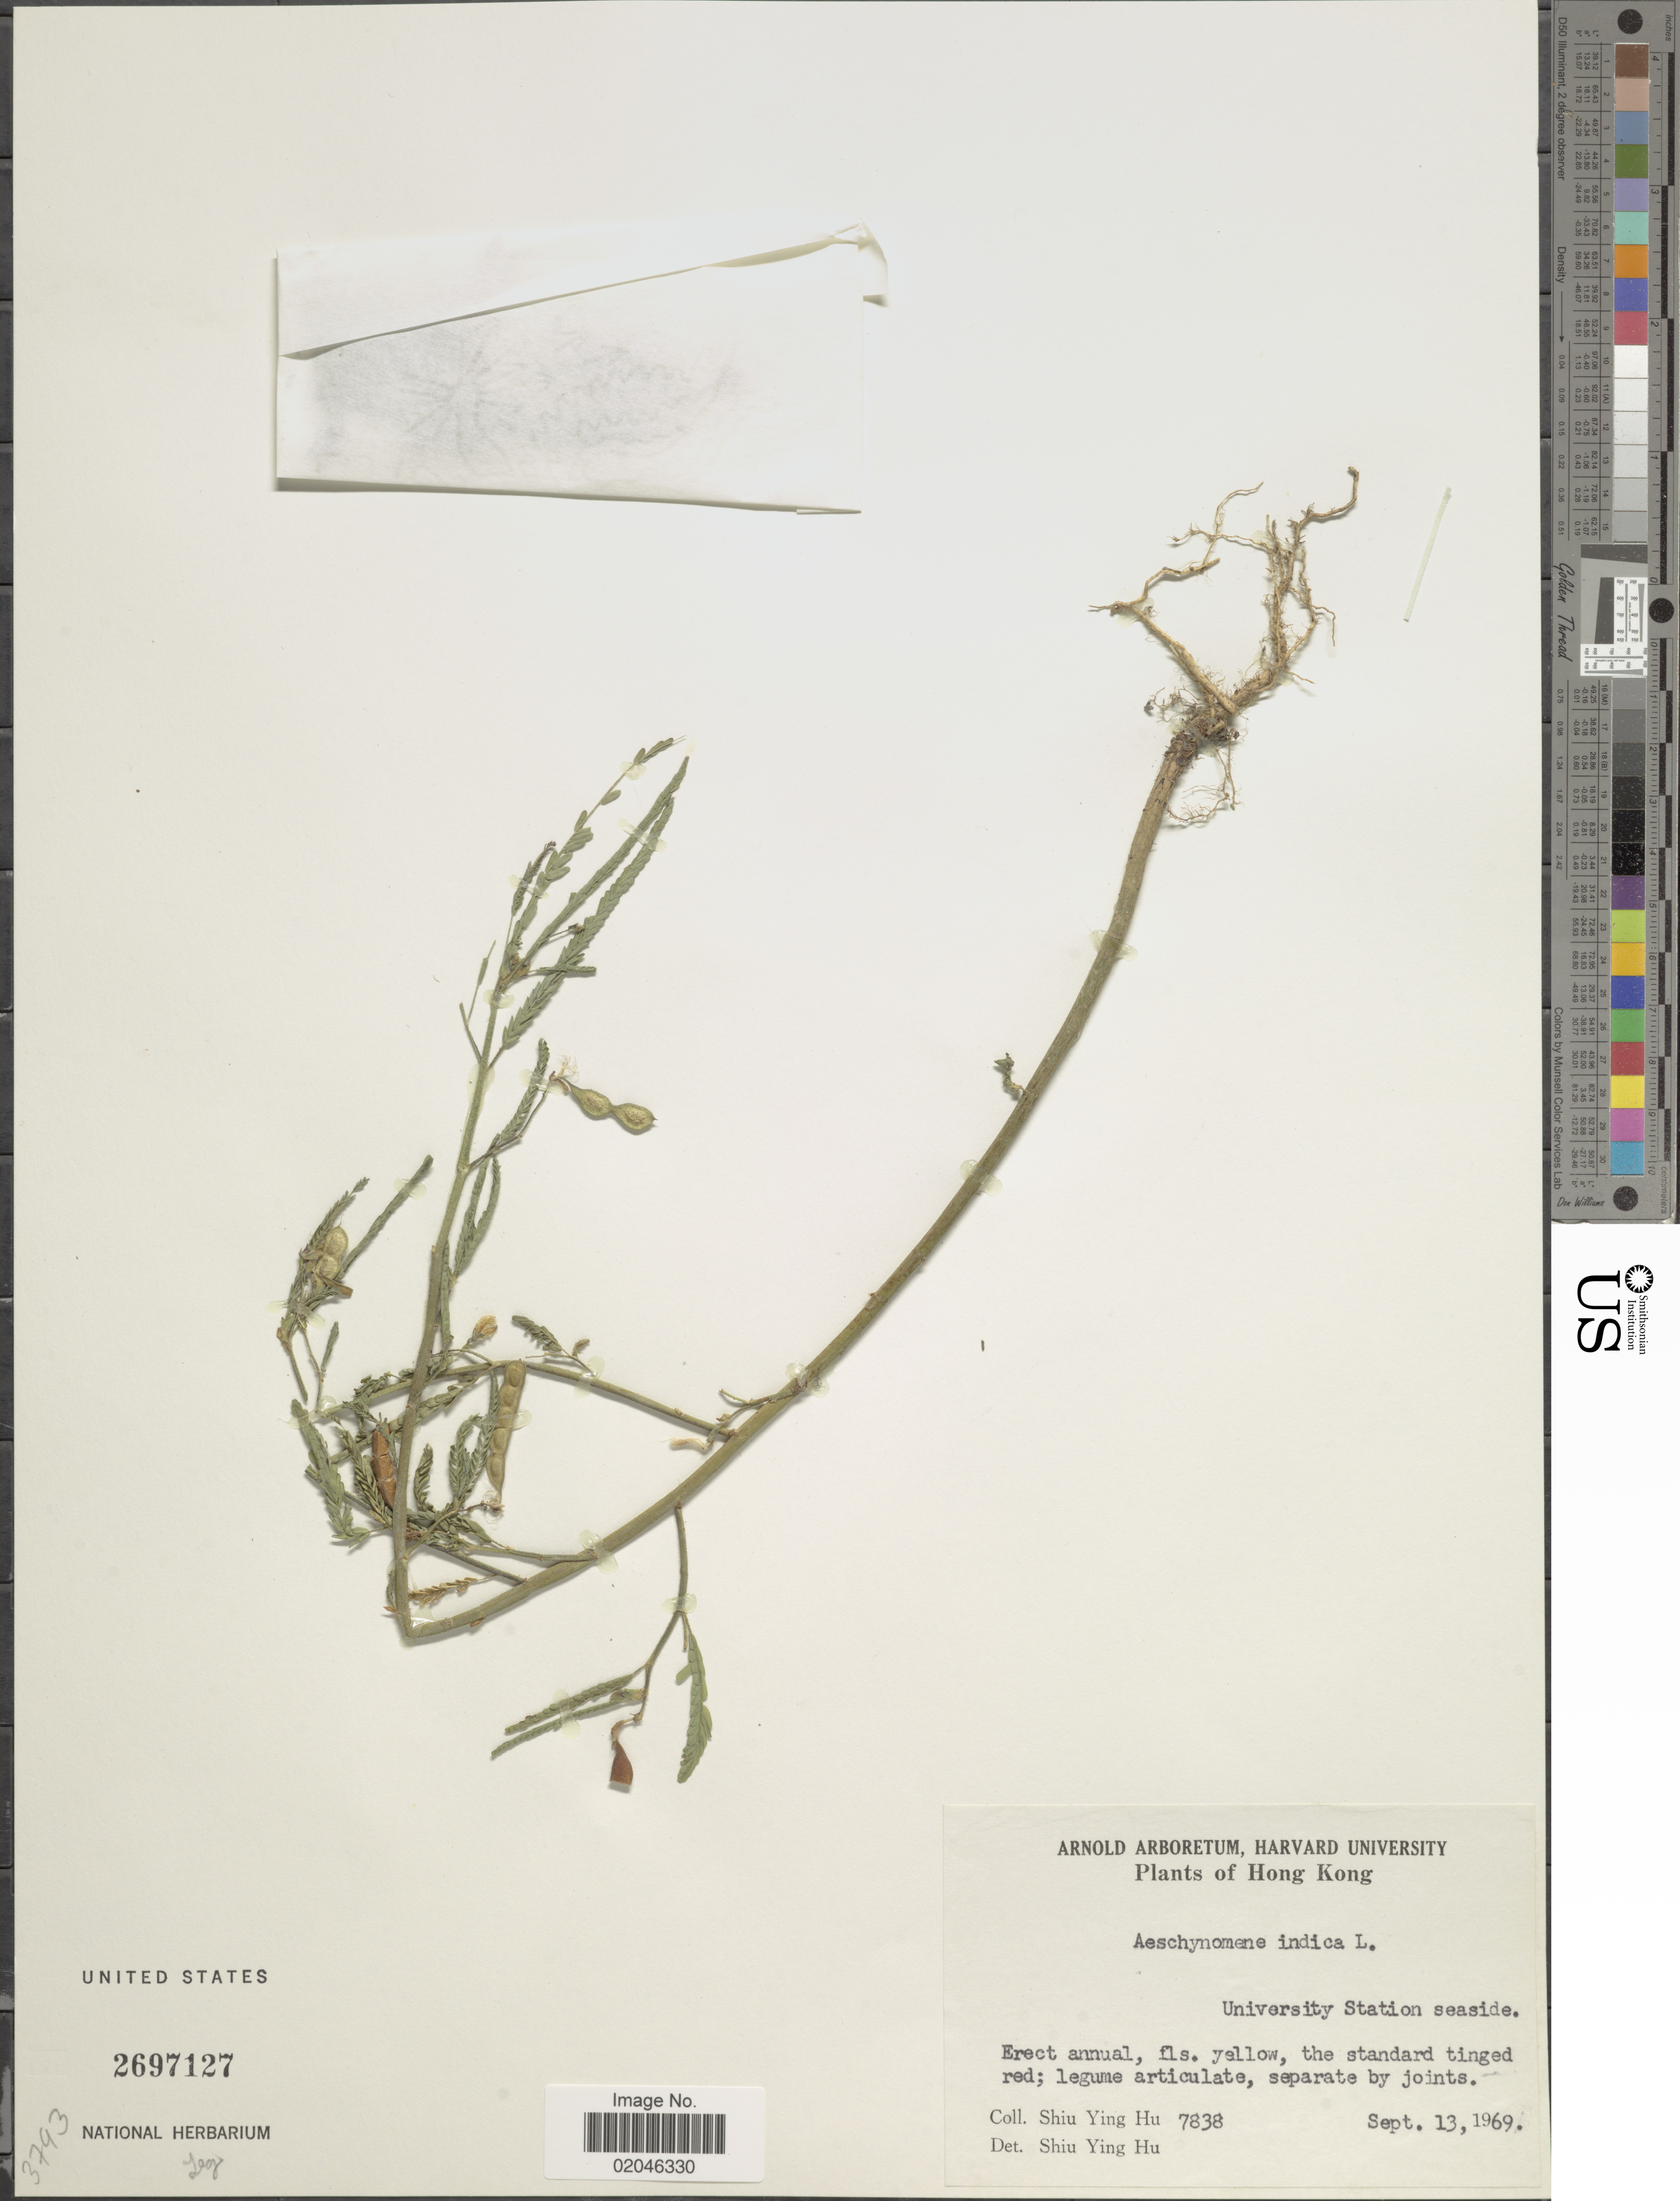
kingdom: Plantae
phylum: Tracheophyta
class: Magnoliopsida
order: Fabales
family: Fabaceae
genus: Aeschynomene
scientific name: Aeschynomene indica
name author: L.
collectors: S. Y. Hu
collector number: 7938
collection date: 1969-09-13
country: China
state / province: Hong Kong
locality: University Station seaside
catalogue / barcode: US 2697127